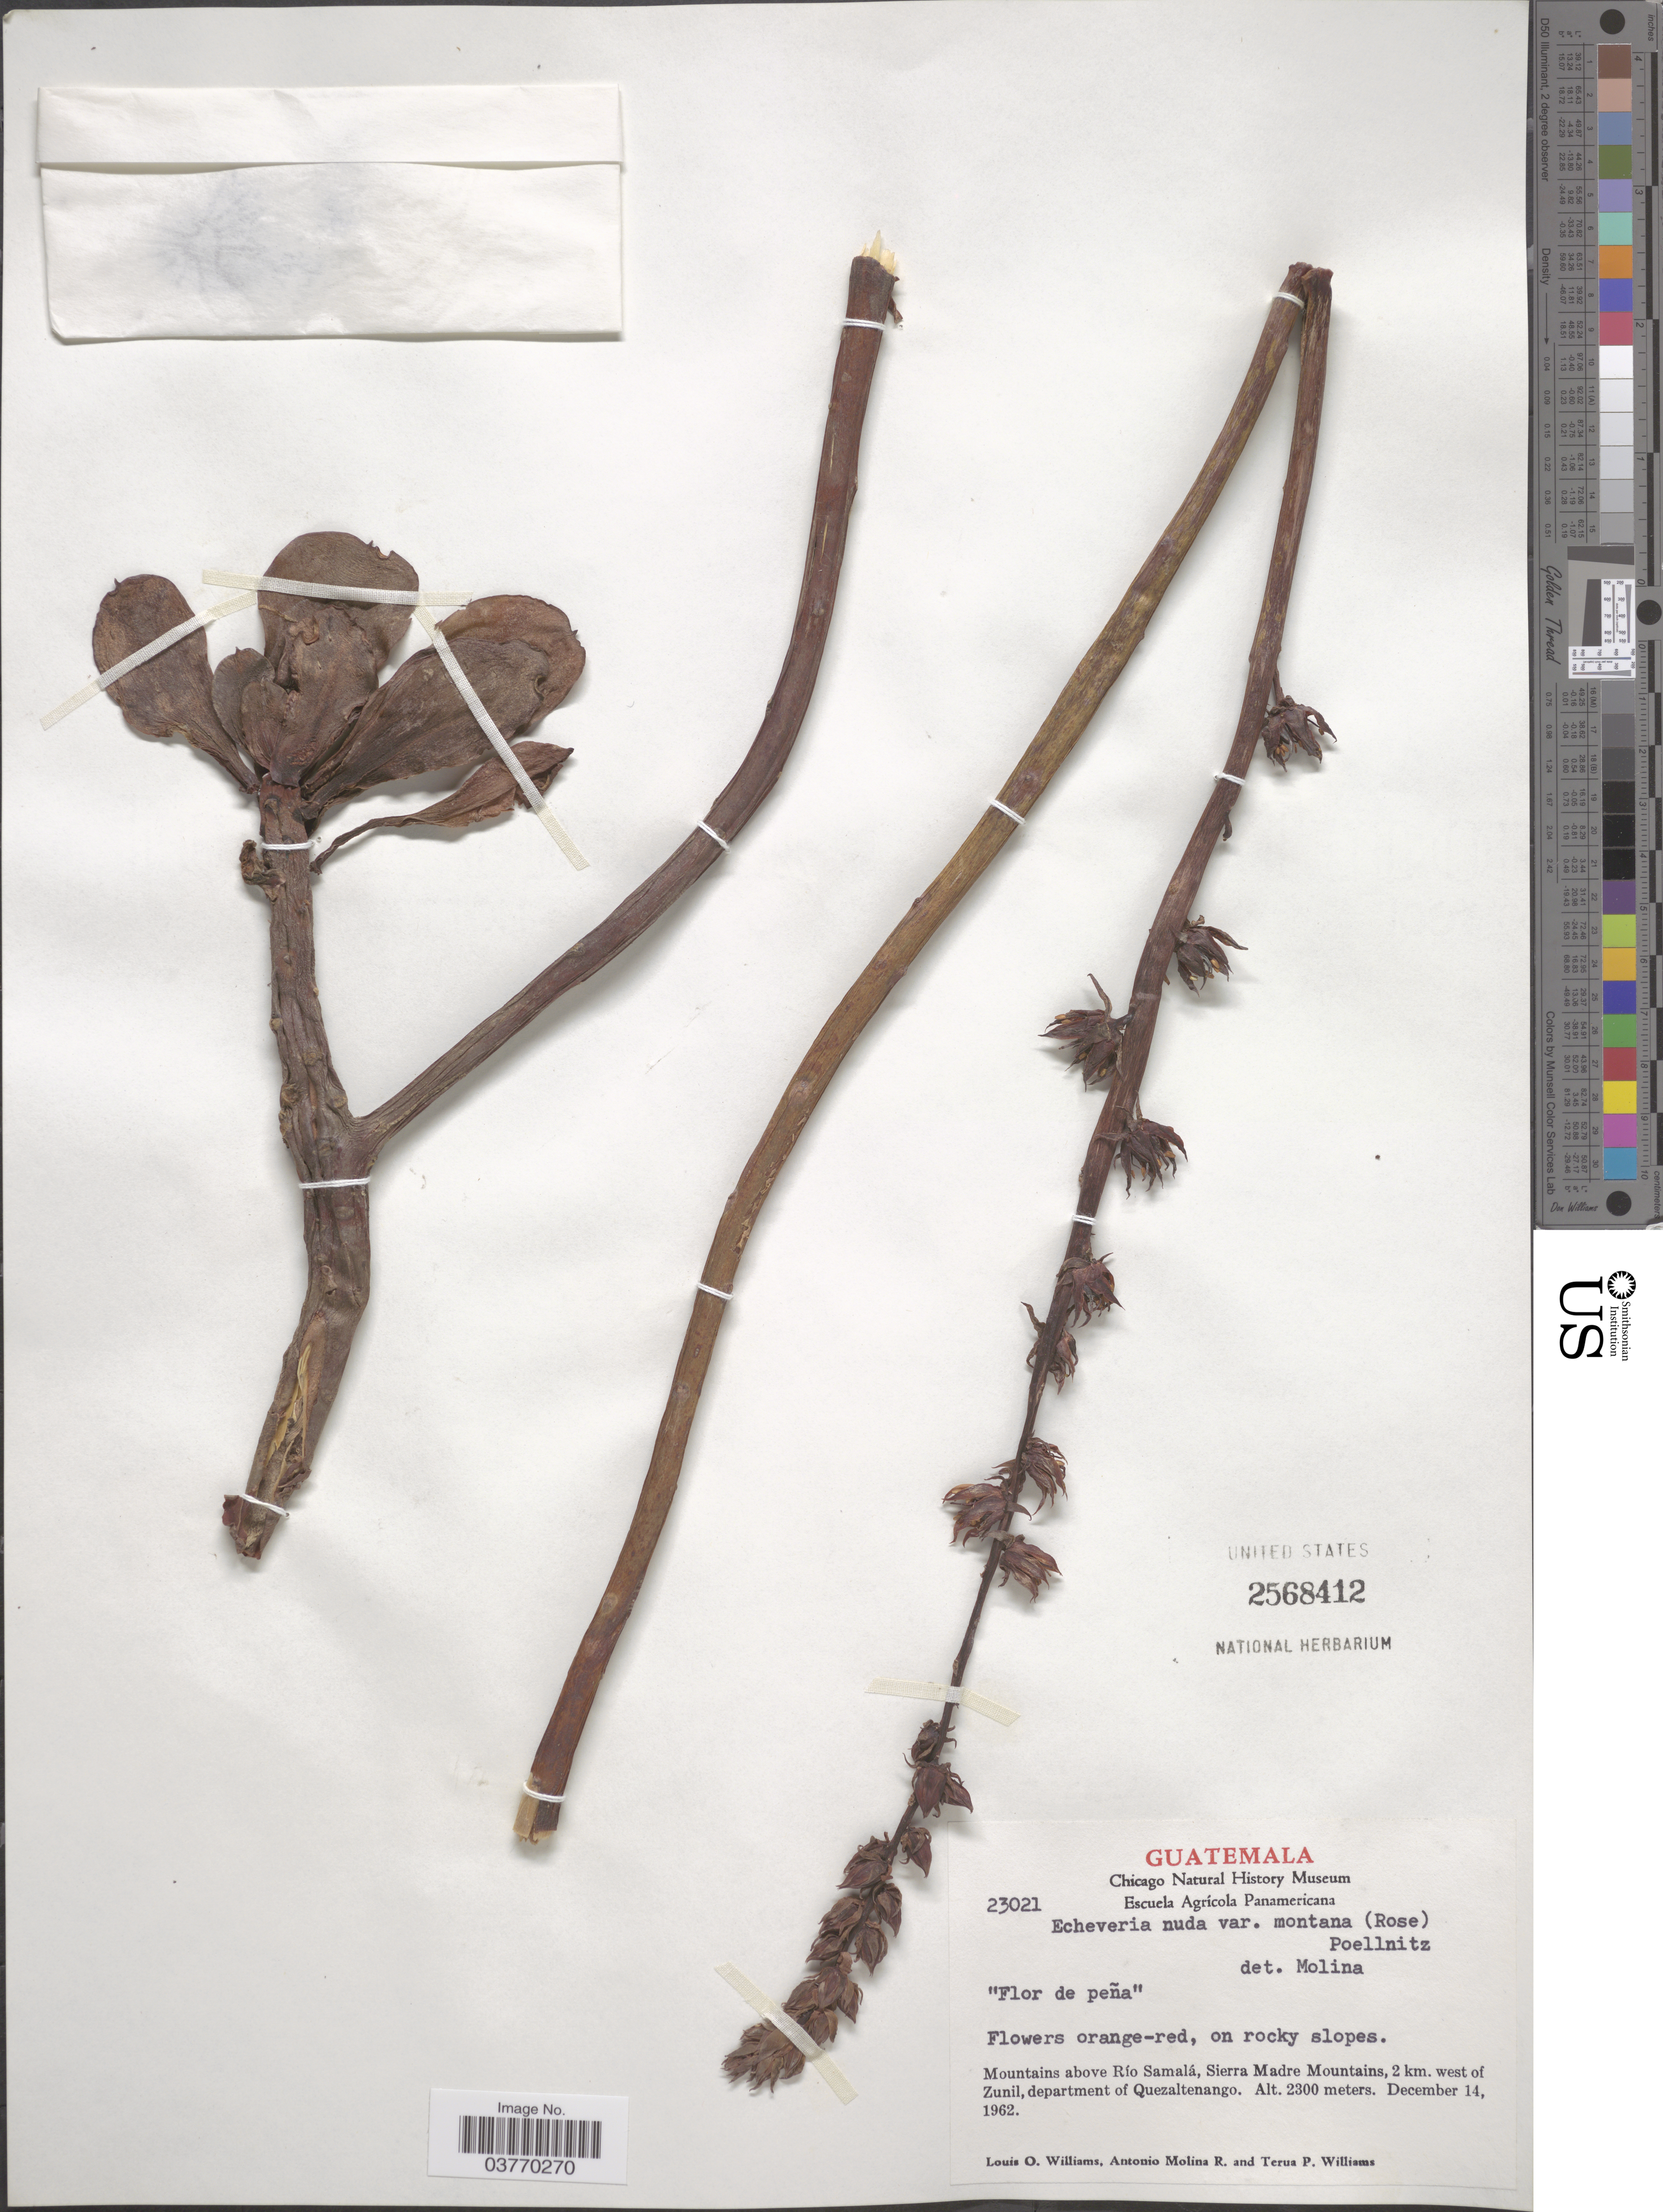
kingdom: Plantae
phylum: Tracheophyta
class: Magnoliopsida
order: Saxifragales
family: Crassulaceae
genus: Echeveria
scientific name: Echeveria nuda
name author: Baker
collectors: L. O. Williams, A. Molina R. & T. Williams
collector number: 23021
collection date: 1962-12-14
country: Guatemala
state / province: Quetzaltenango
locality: Mountains above Río Samalá, Sierra Madre Mountains, 2 km. west of Zunil, department of Quezaltenango.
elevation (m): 2300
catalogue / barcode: US 2568412